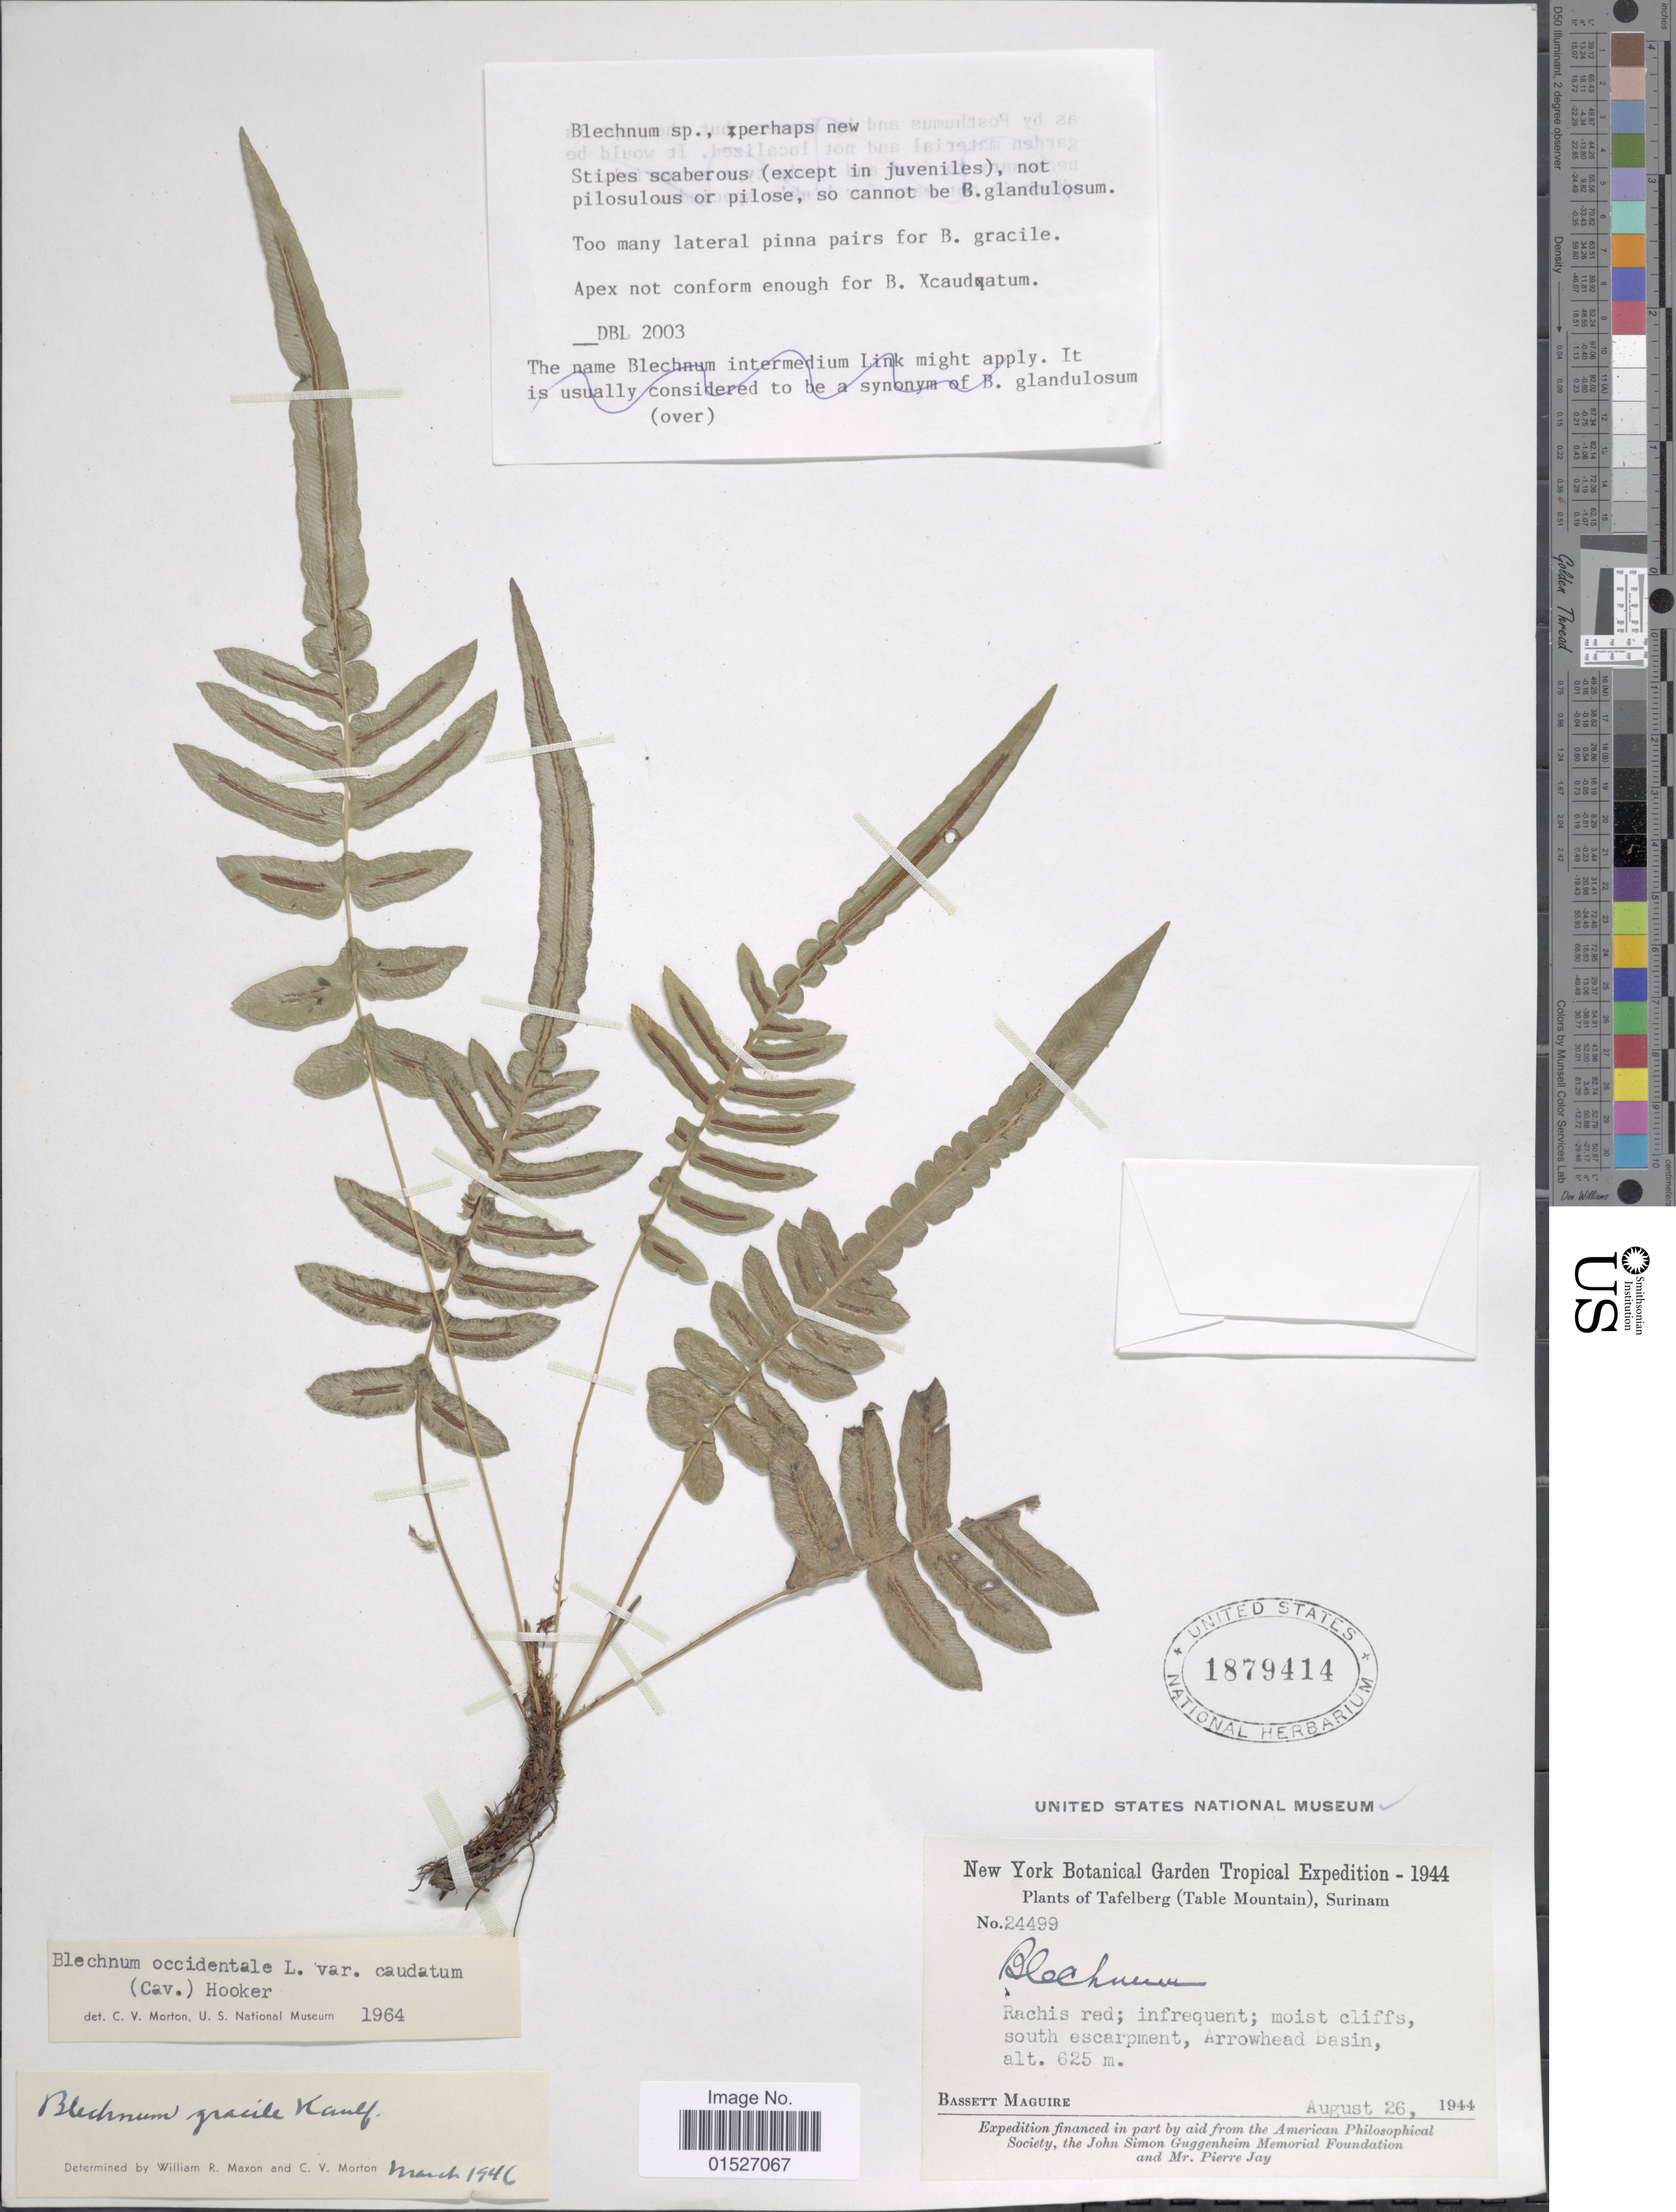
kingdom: Plantae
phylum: Tracheophyta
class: Polypodiopsida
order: Polypodiales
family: Blechnaceae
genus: Blechnum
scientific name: Blechnum sp.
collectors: B. Maguire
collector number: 24499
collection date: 1944-08-26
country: Suriname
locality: Tafelberg (Table Mountain), Surinam.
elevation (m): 625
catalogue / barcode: US 1879414